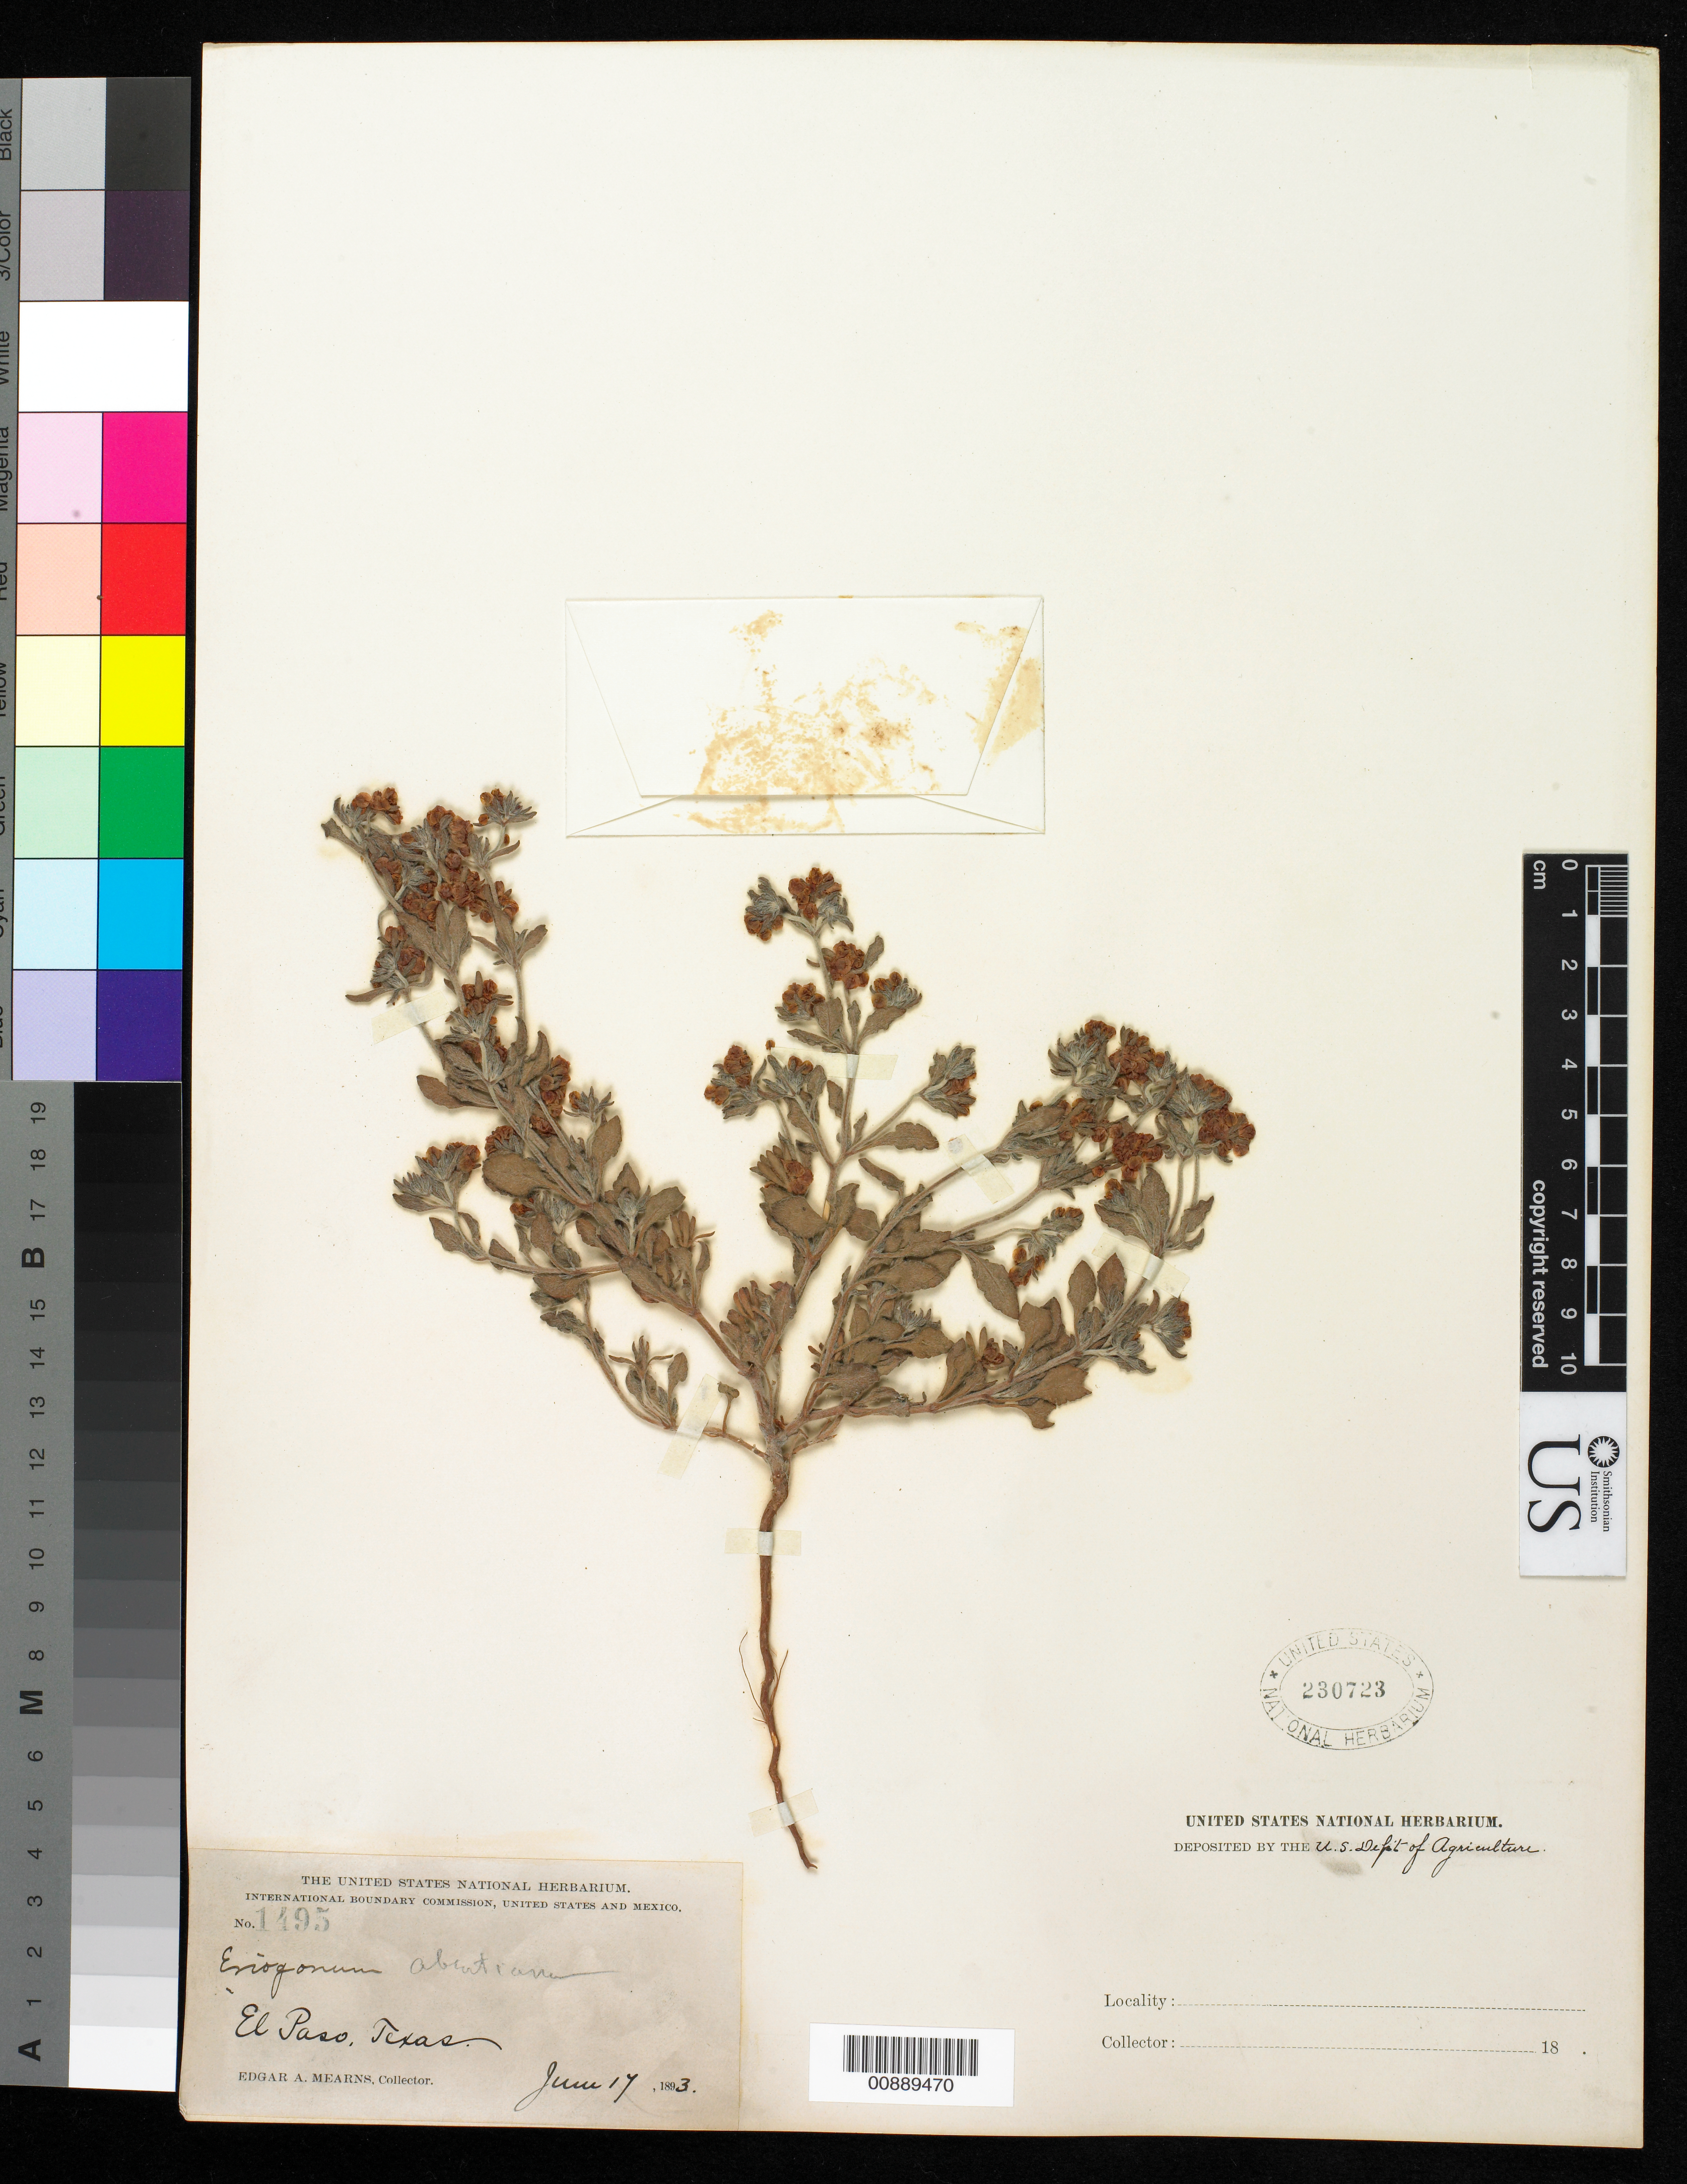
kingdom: Plantae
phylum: Tracheophyta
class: Magnoliopsida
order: Caryophyllales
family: Polygonaceae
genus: Eriogonum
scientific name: Eriogonum abertianum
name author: Torr.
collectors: E. A. Mearns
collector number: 1495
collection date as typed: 17 Jun 1893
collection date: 1893-06-17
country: United States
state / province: Texas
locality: El Paso, Texas.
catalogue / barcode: US 230723